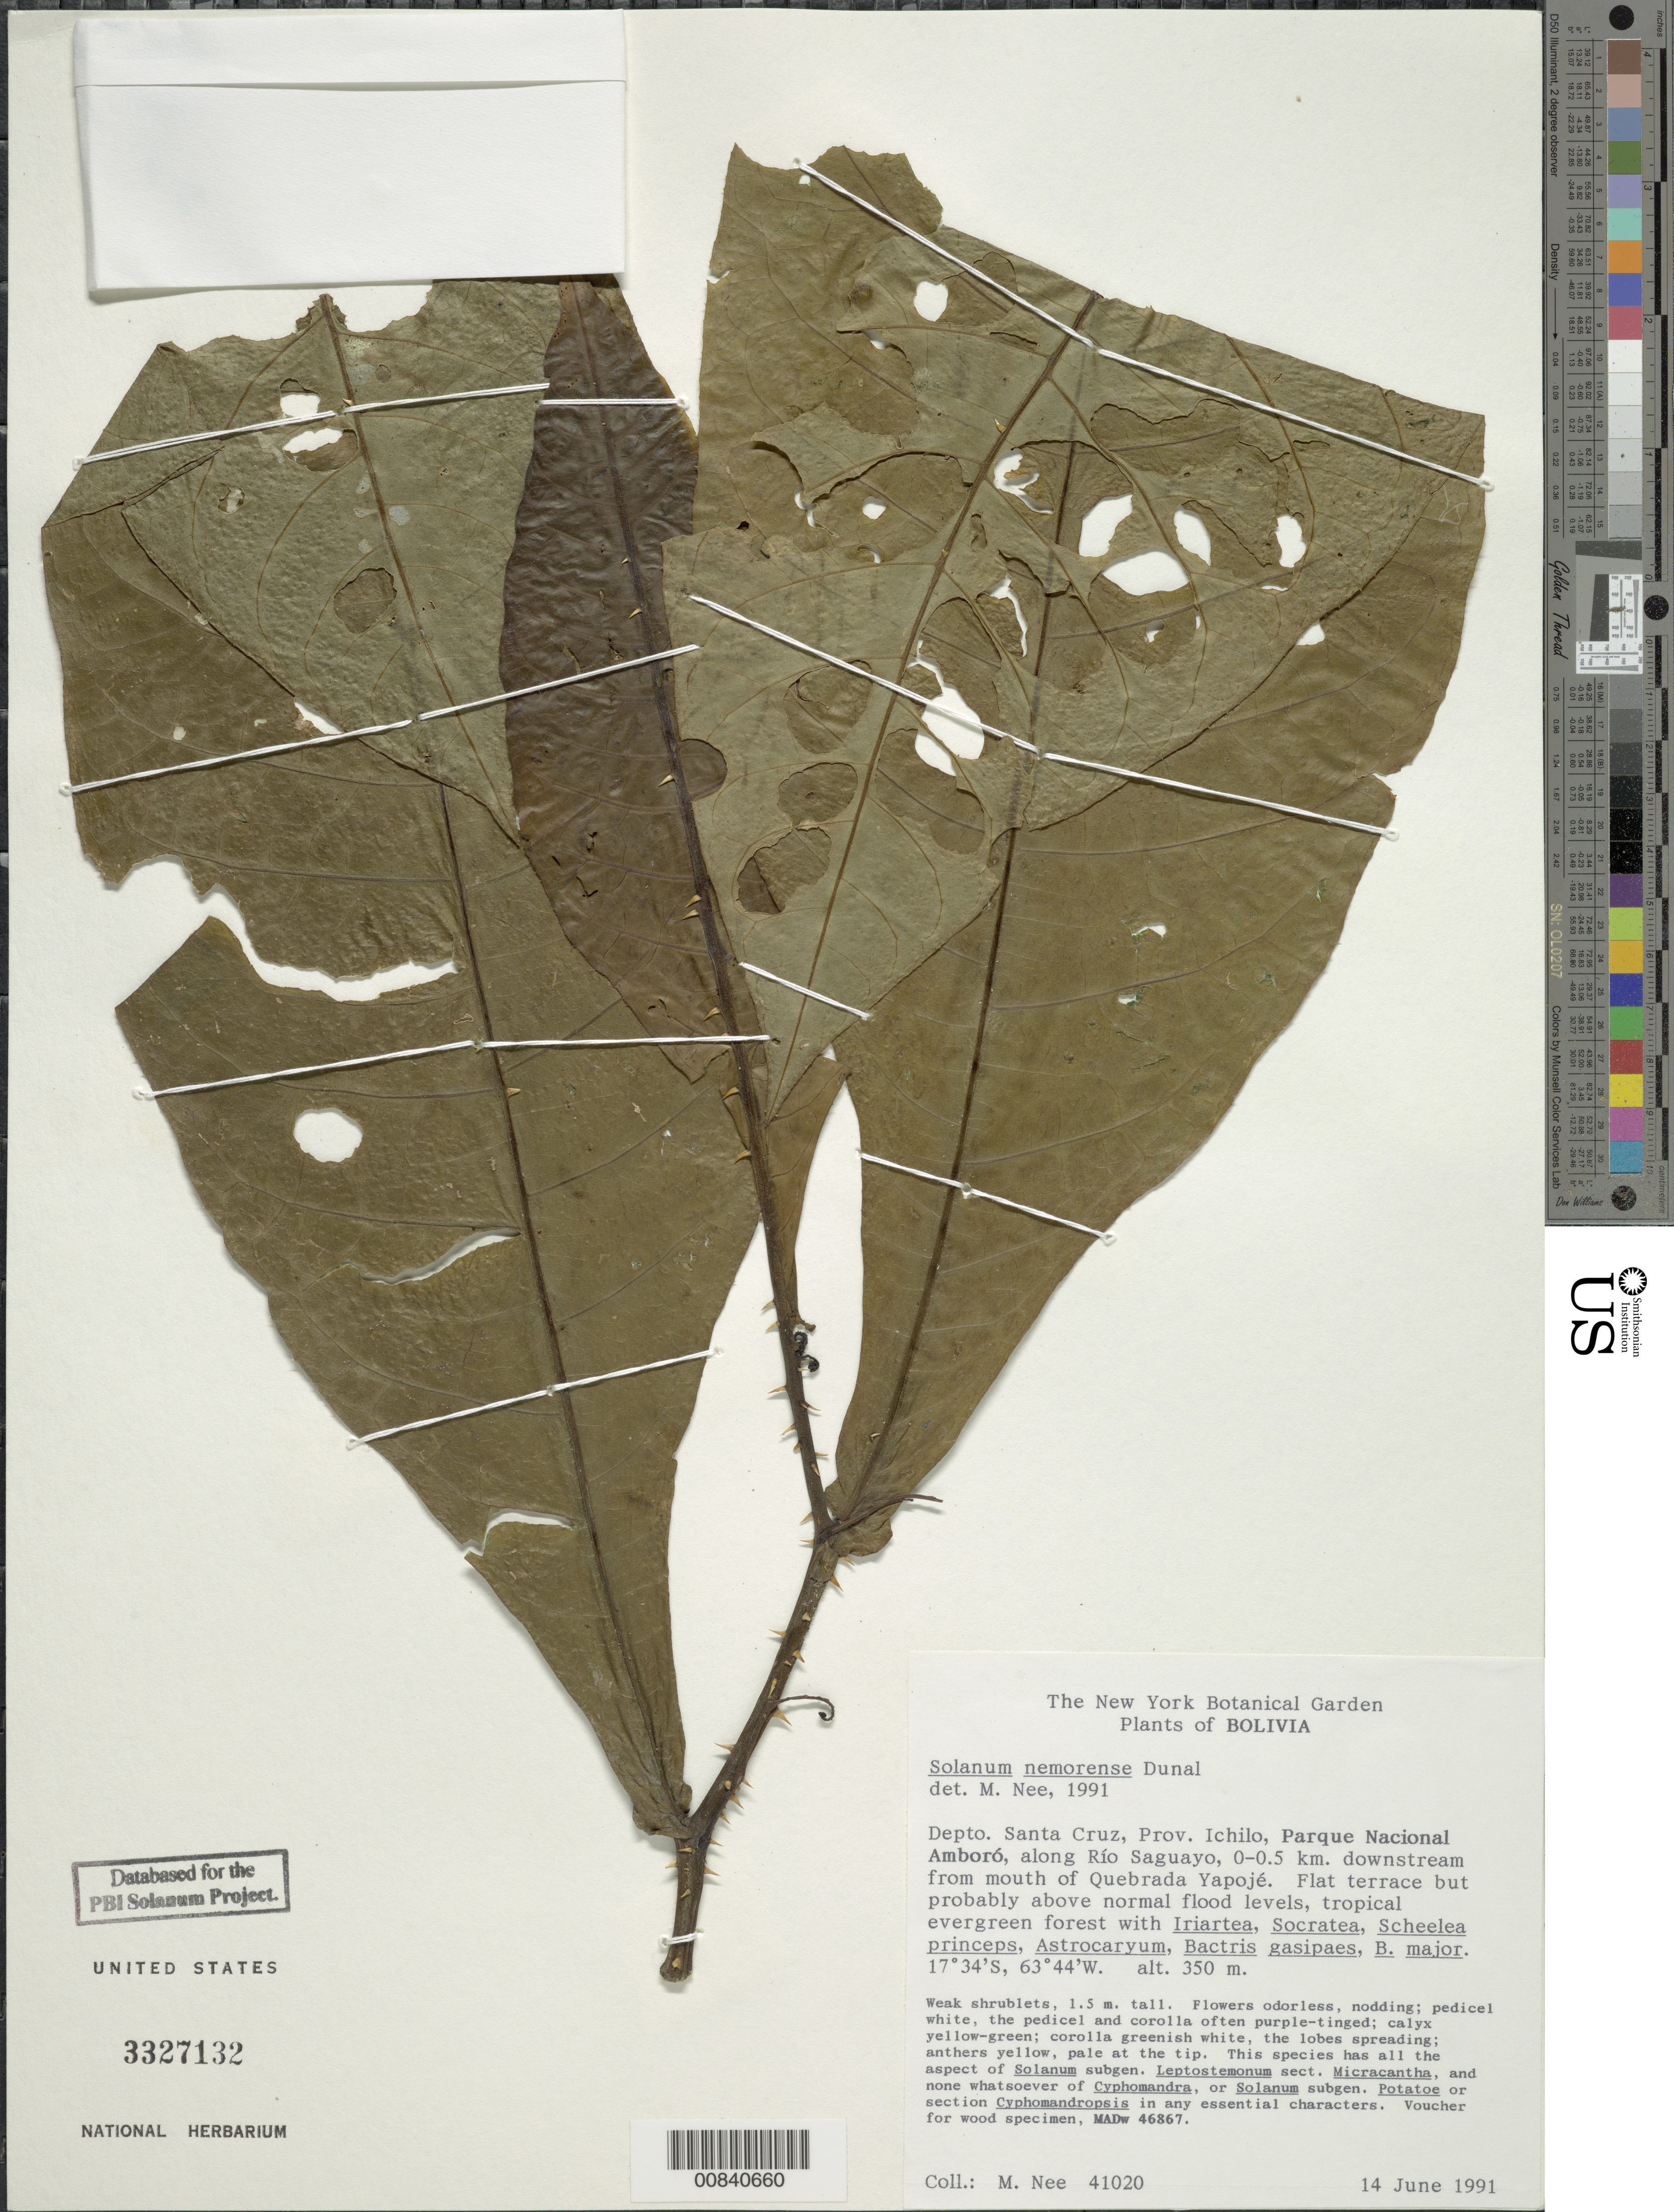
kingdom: Plantae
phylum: Tracheophyta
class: Magnoliopsida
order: Solanales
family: Solanaceae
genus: Solanum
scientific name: Solanum nemorense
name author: Dunal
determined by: Knapp, S. D.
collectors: M. Nee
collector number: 40420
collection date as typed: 9 May 1991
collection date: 1991-05-09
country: Bolivia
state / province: Santa Cruz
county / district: Andrés Ibáñez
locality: city of Santa Cruz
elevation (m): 420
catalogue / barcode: US 3327132